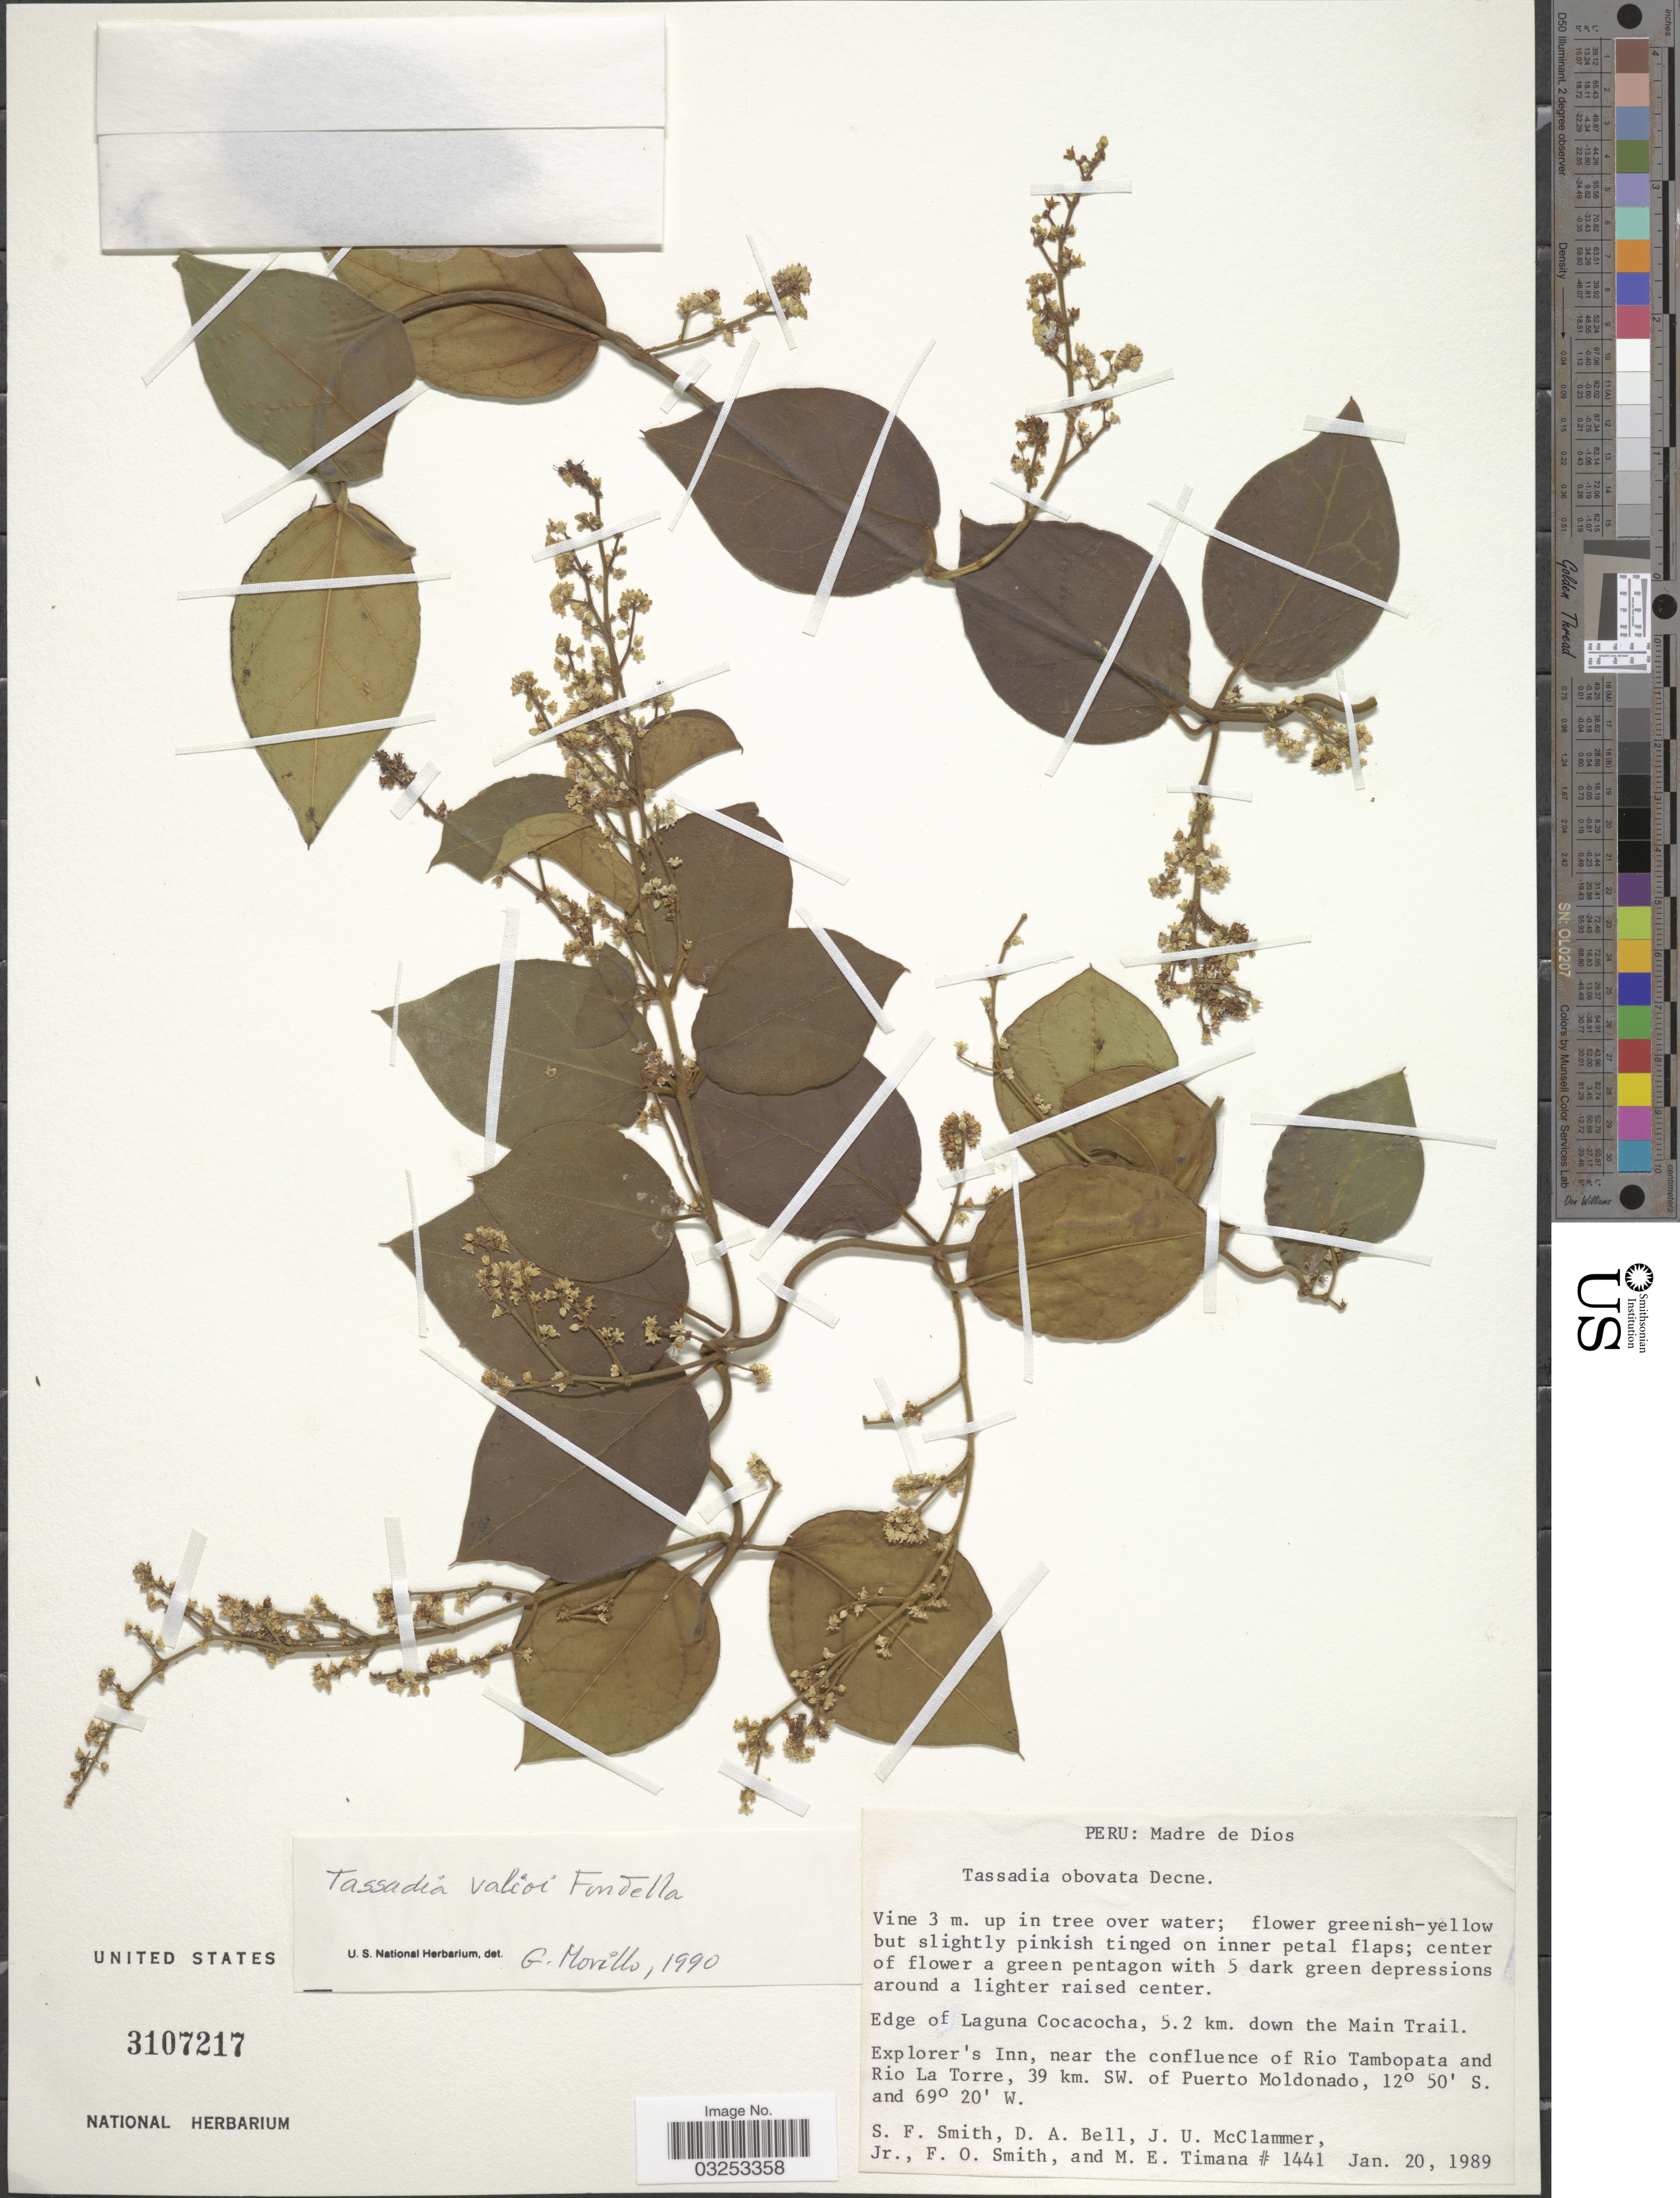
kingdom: Plantae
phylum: Tracheophyta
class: Magnoliopsida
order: Gentianales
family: Apocynaceae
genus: Tassadia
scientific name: Tassadia valioi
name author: Fontella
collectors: S.F. Smith, D. A. Bell, J. McClammer Jr. & F. Smith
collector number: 1441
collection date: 1989-01-20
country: Peru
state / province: Madre de Dios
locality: Edge of Laguna Cocacocha, 5.2 km. down the Main Trail. Explorer's Inn, near the confluence of Rio Tambopata and Rio La Torre, 39 km. SW. of Puerto Moldonado.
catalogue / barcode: US 3107217